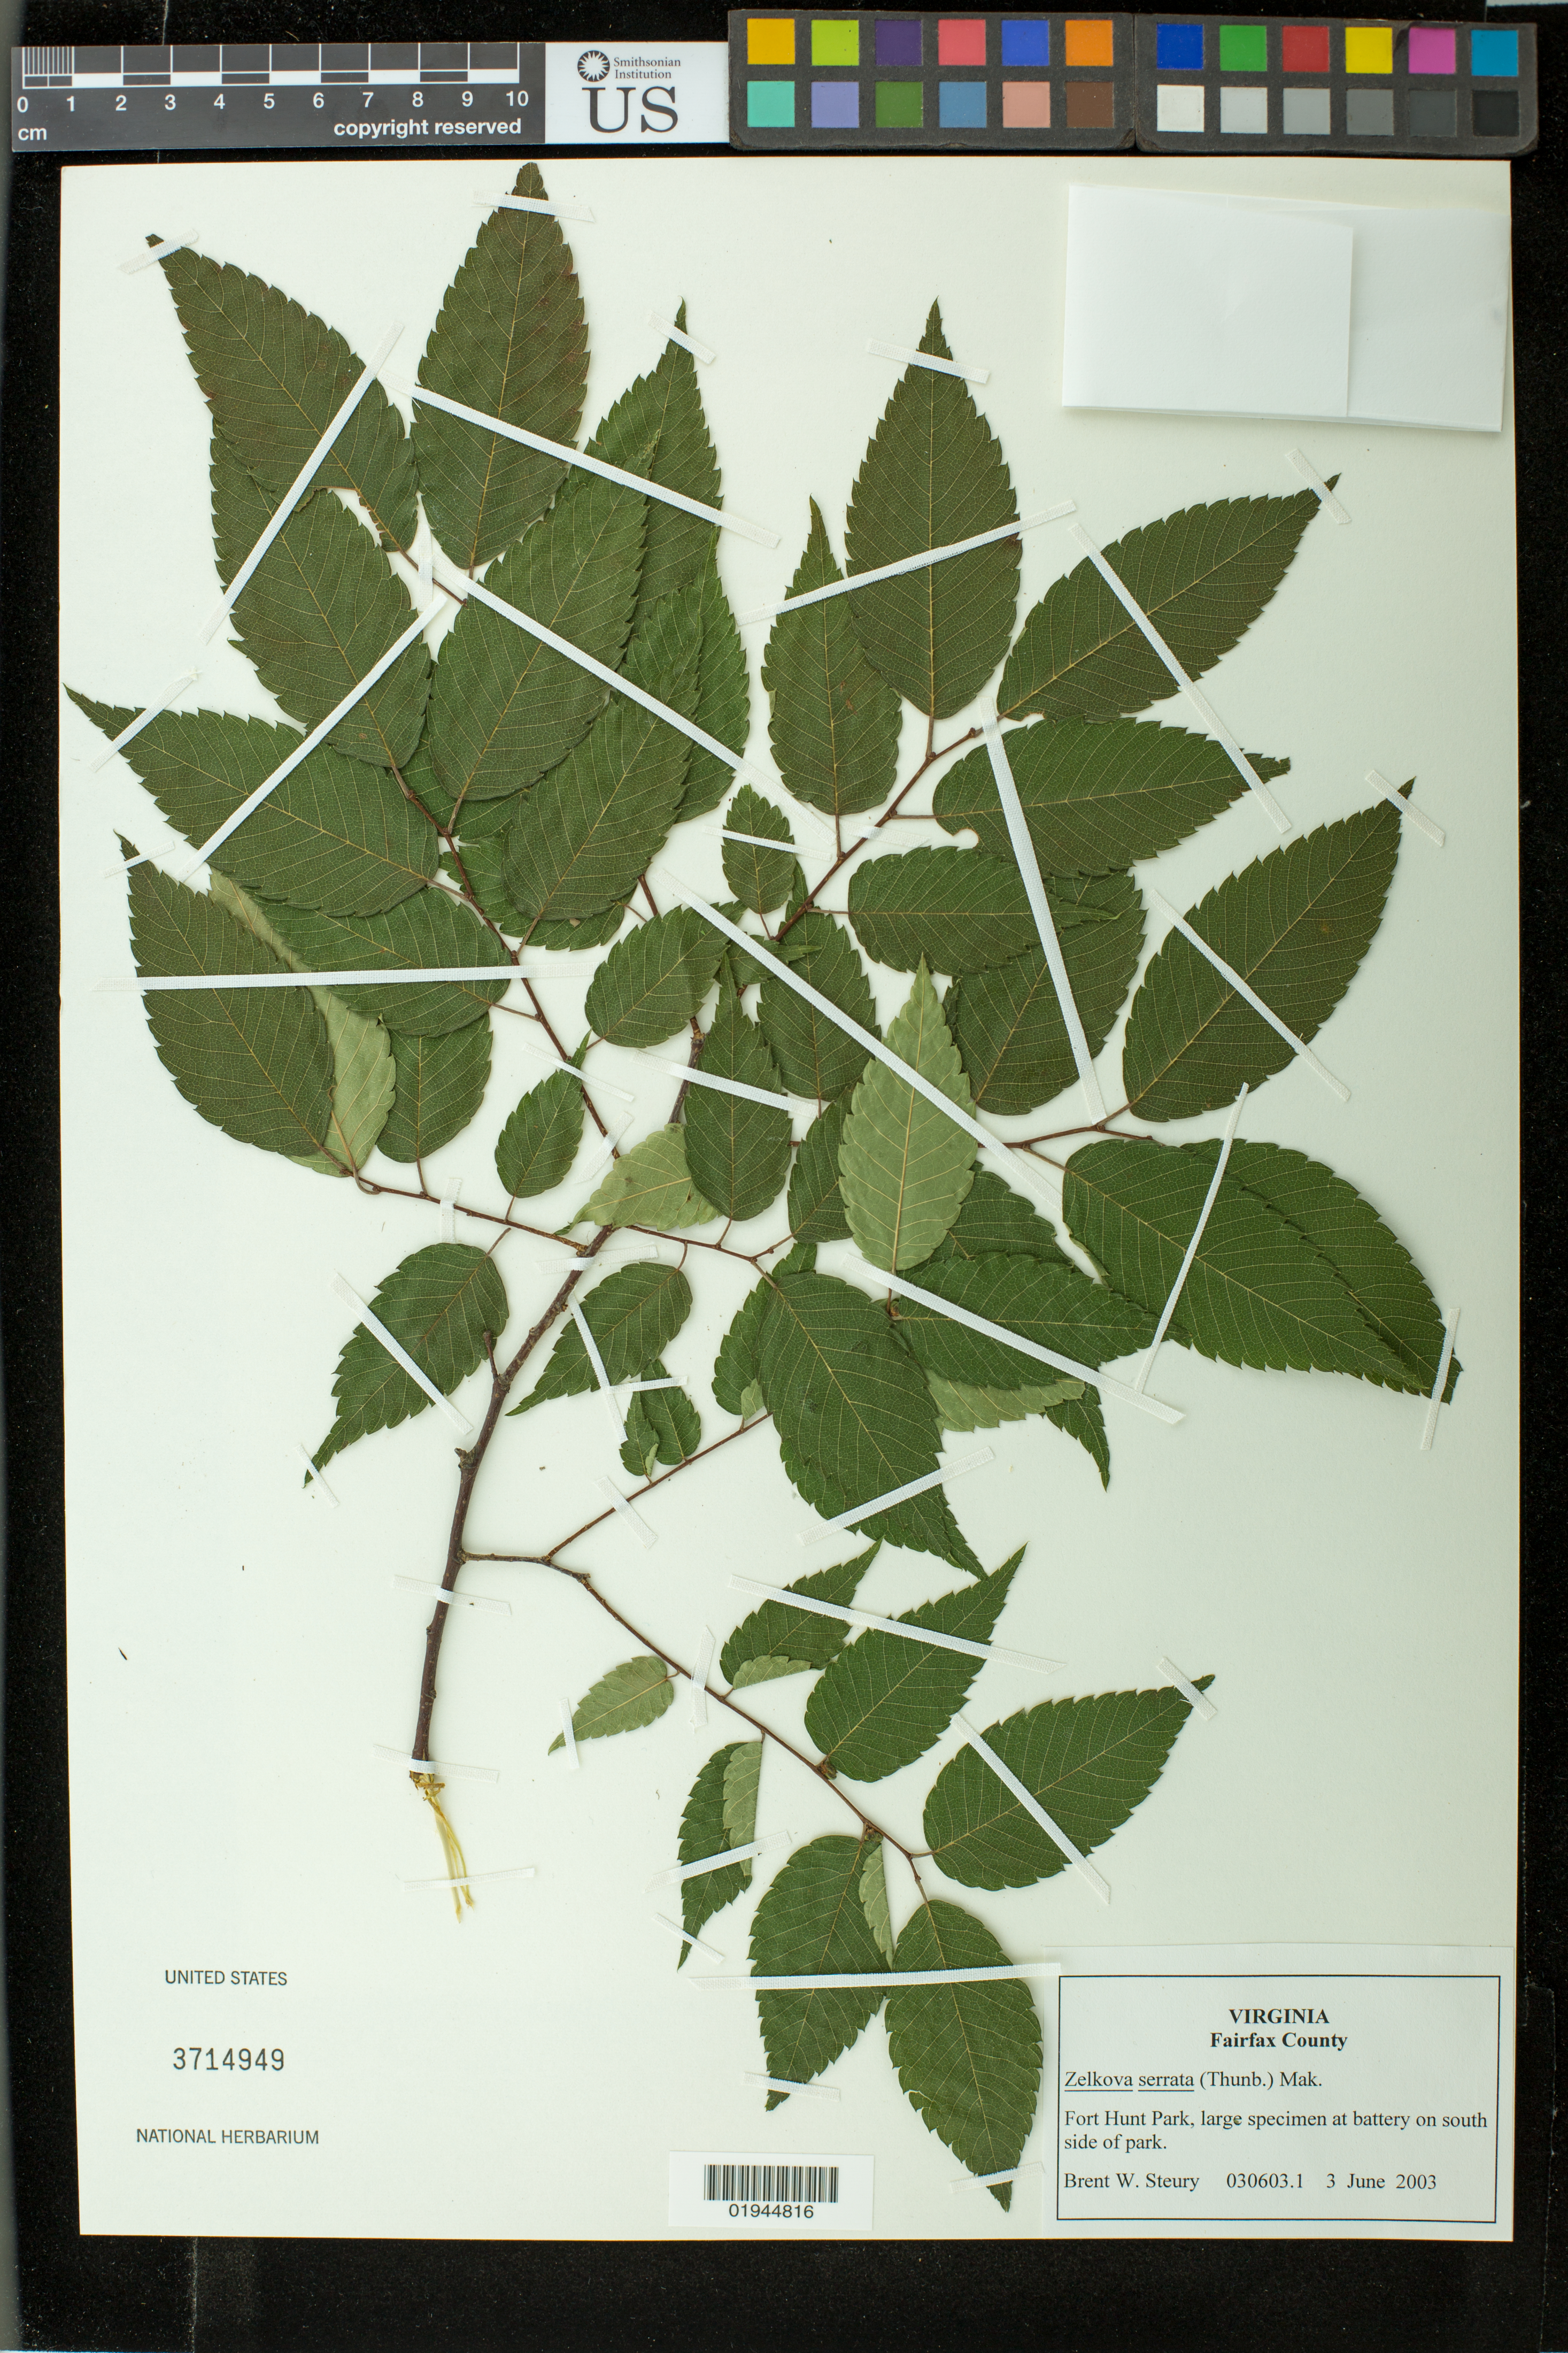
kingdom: Plantae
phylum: Tracheophyta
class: Magnoliopsida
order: Rosales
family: Ulmaceae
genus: Zelkova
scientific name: Zelkova serrata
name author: (Thunb.) Makino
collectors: B. Steury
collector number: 030603.1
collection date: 2003-06-03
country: United States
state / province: Virginia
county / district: Fairfax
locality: Fort Hunt Park, battery on south side of park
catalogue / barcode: US 3714949